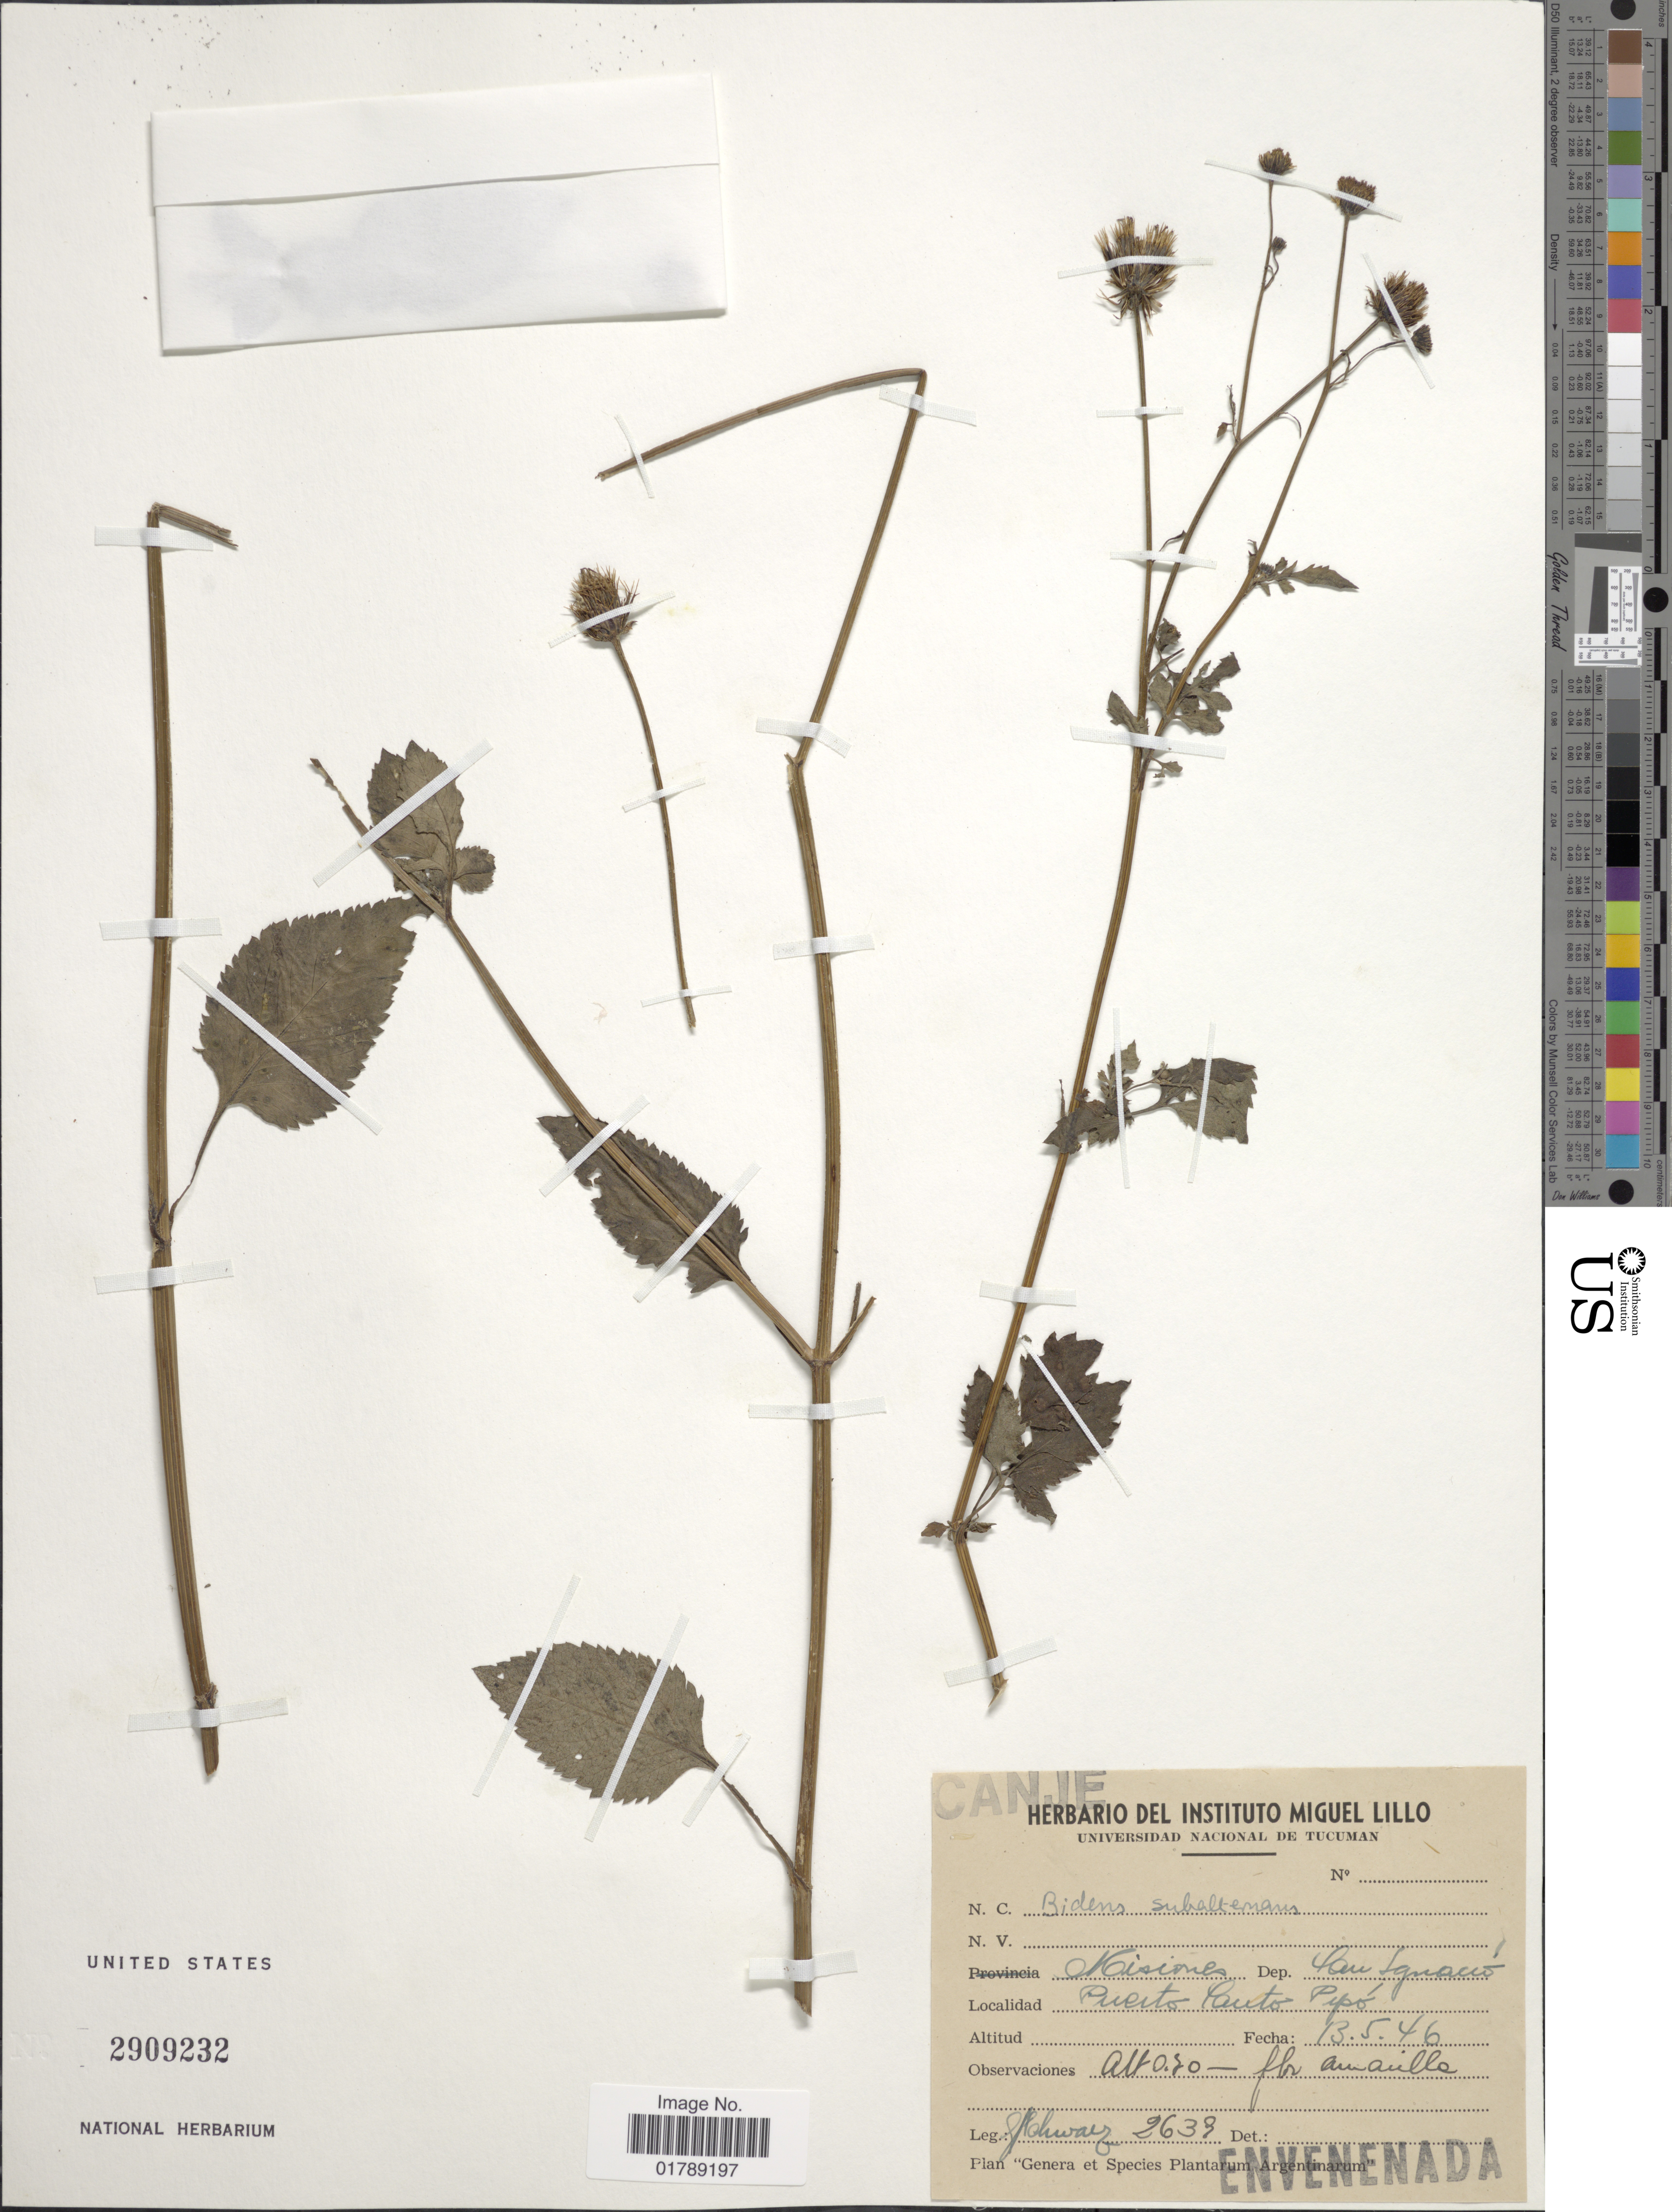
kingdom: Plantae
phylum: Tracheophyta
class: Magnoliopsida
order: Asterales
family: Asteraceae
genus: Bidens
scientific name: Bidens subalternans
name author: DC.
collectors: G. Schwarz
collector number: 2638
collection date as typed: Transcribed d/m/y: 13/5/46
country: Argentina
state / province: Misiones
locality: Dep. San Ignació. Puerto Panto Pipó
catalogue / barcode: US 2909232